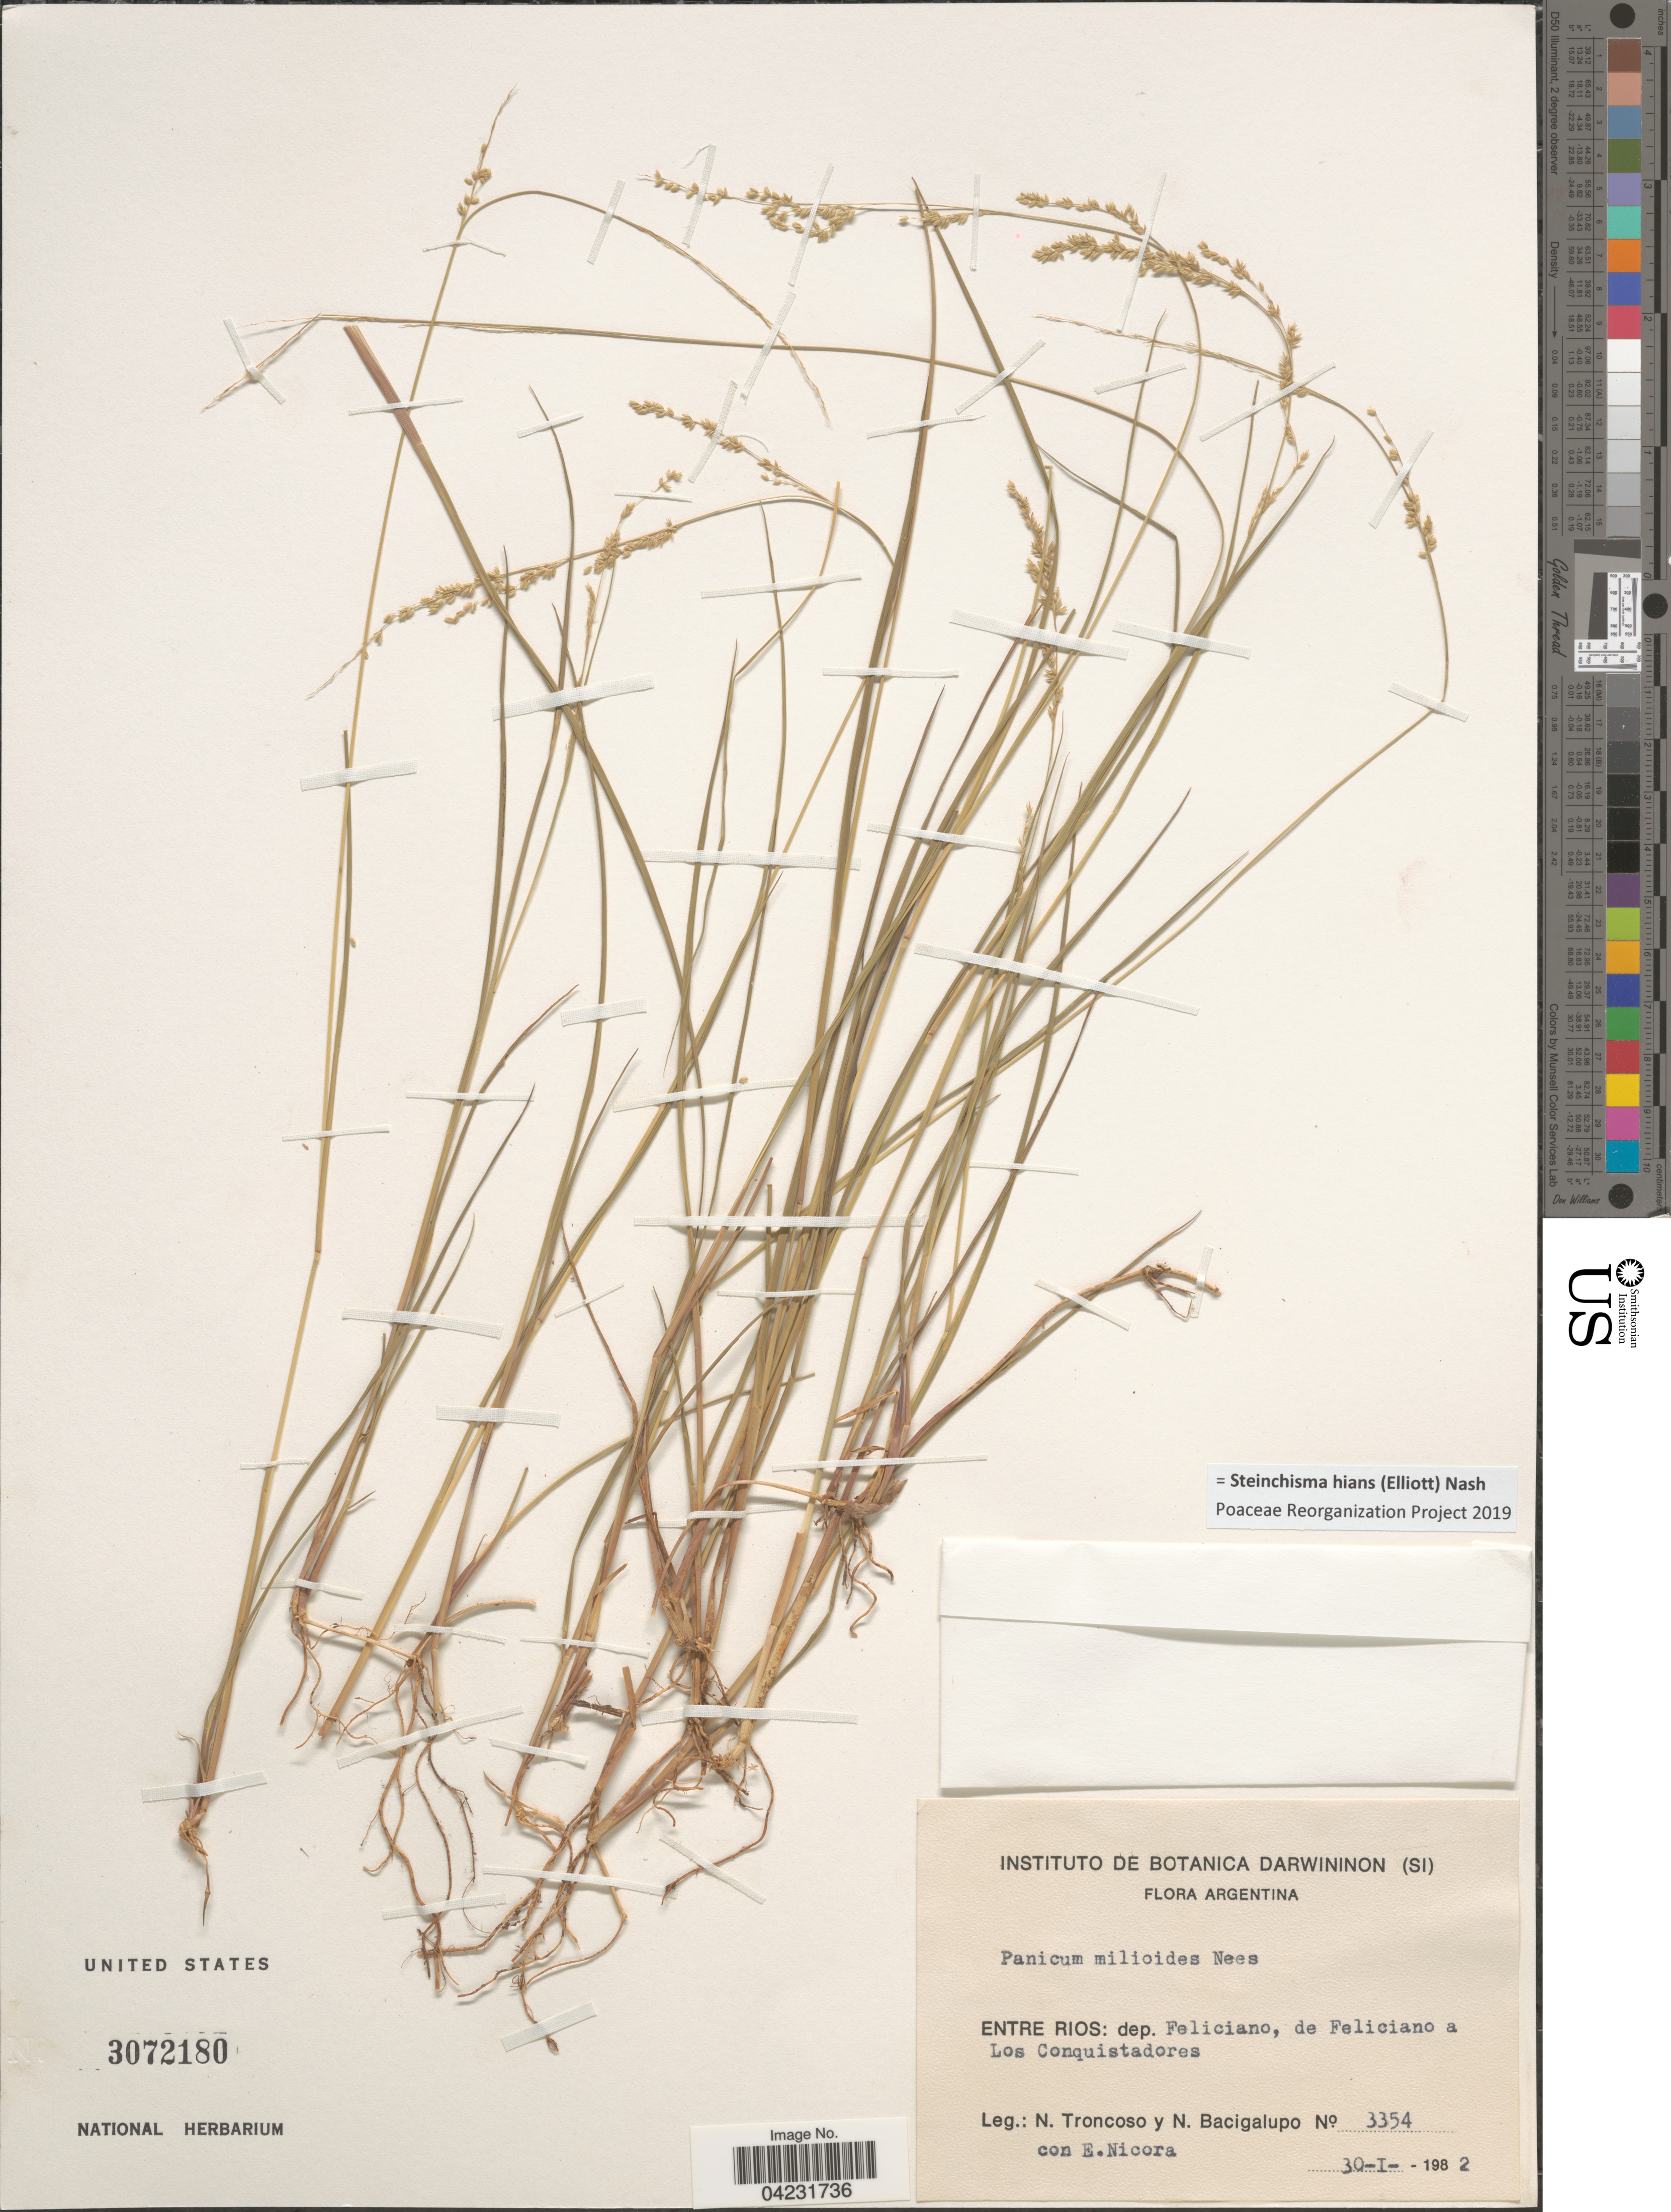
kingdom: Plantae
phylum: Tracheophyta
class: Liliopsida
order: Poales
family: Poaceae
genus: Steinchisma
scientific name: Steinchisma hians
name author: (Elliott) Nash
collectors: N. Troncoso, N. M. Bacigalupo & E. Nicora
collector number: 3354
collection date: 1982-01-30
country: Argentina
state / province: Entre Rios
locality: Dep. Feliciano, de Feliciano a Los Conquistadores.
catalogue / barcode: US 3072180